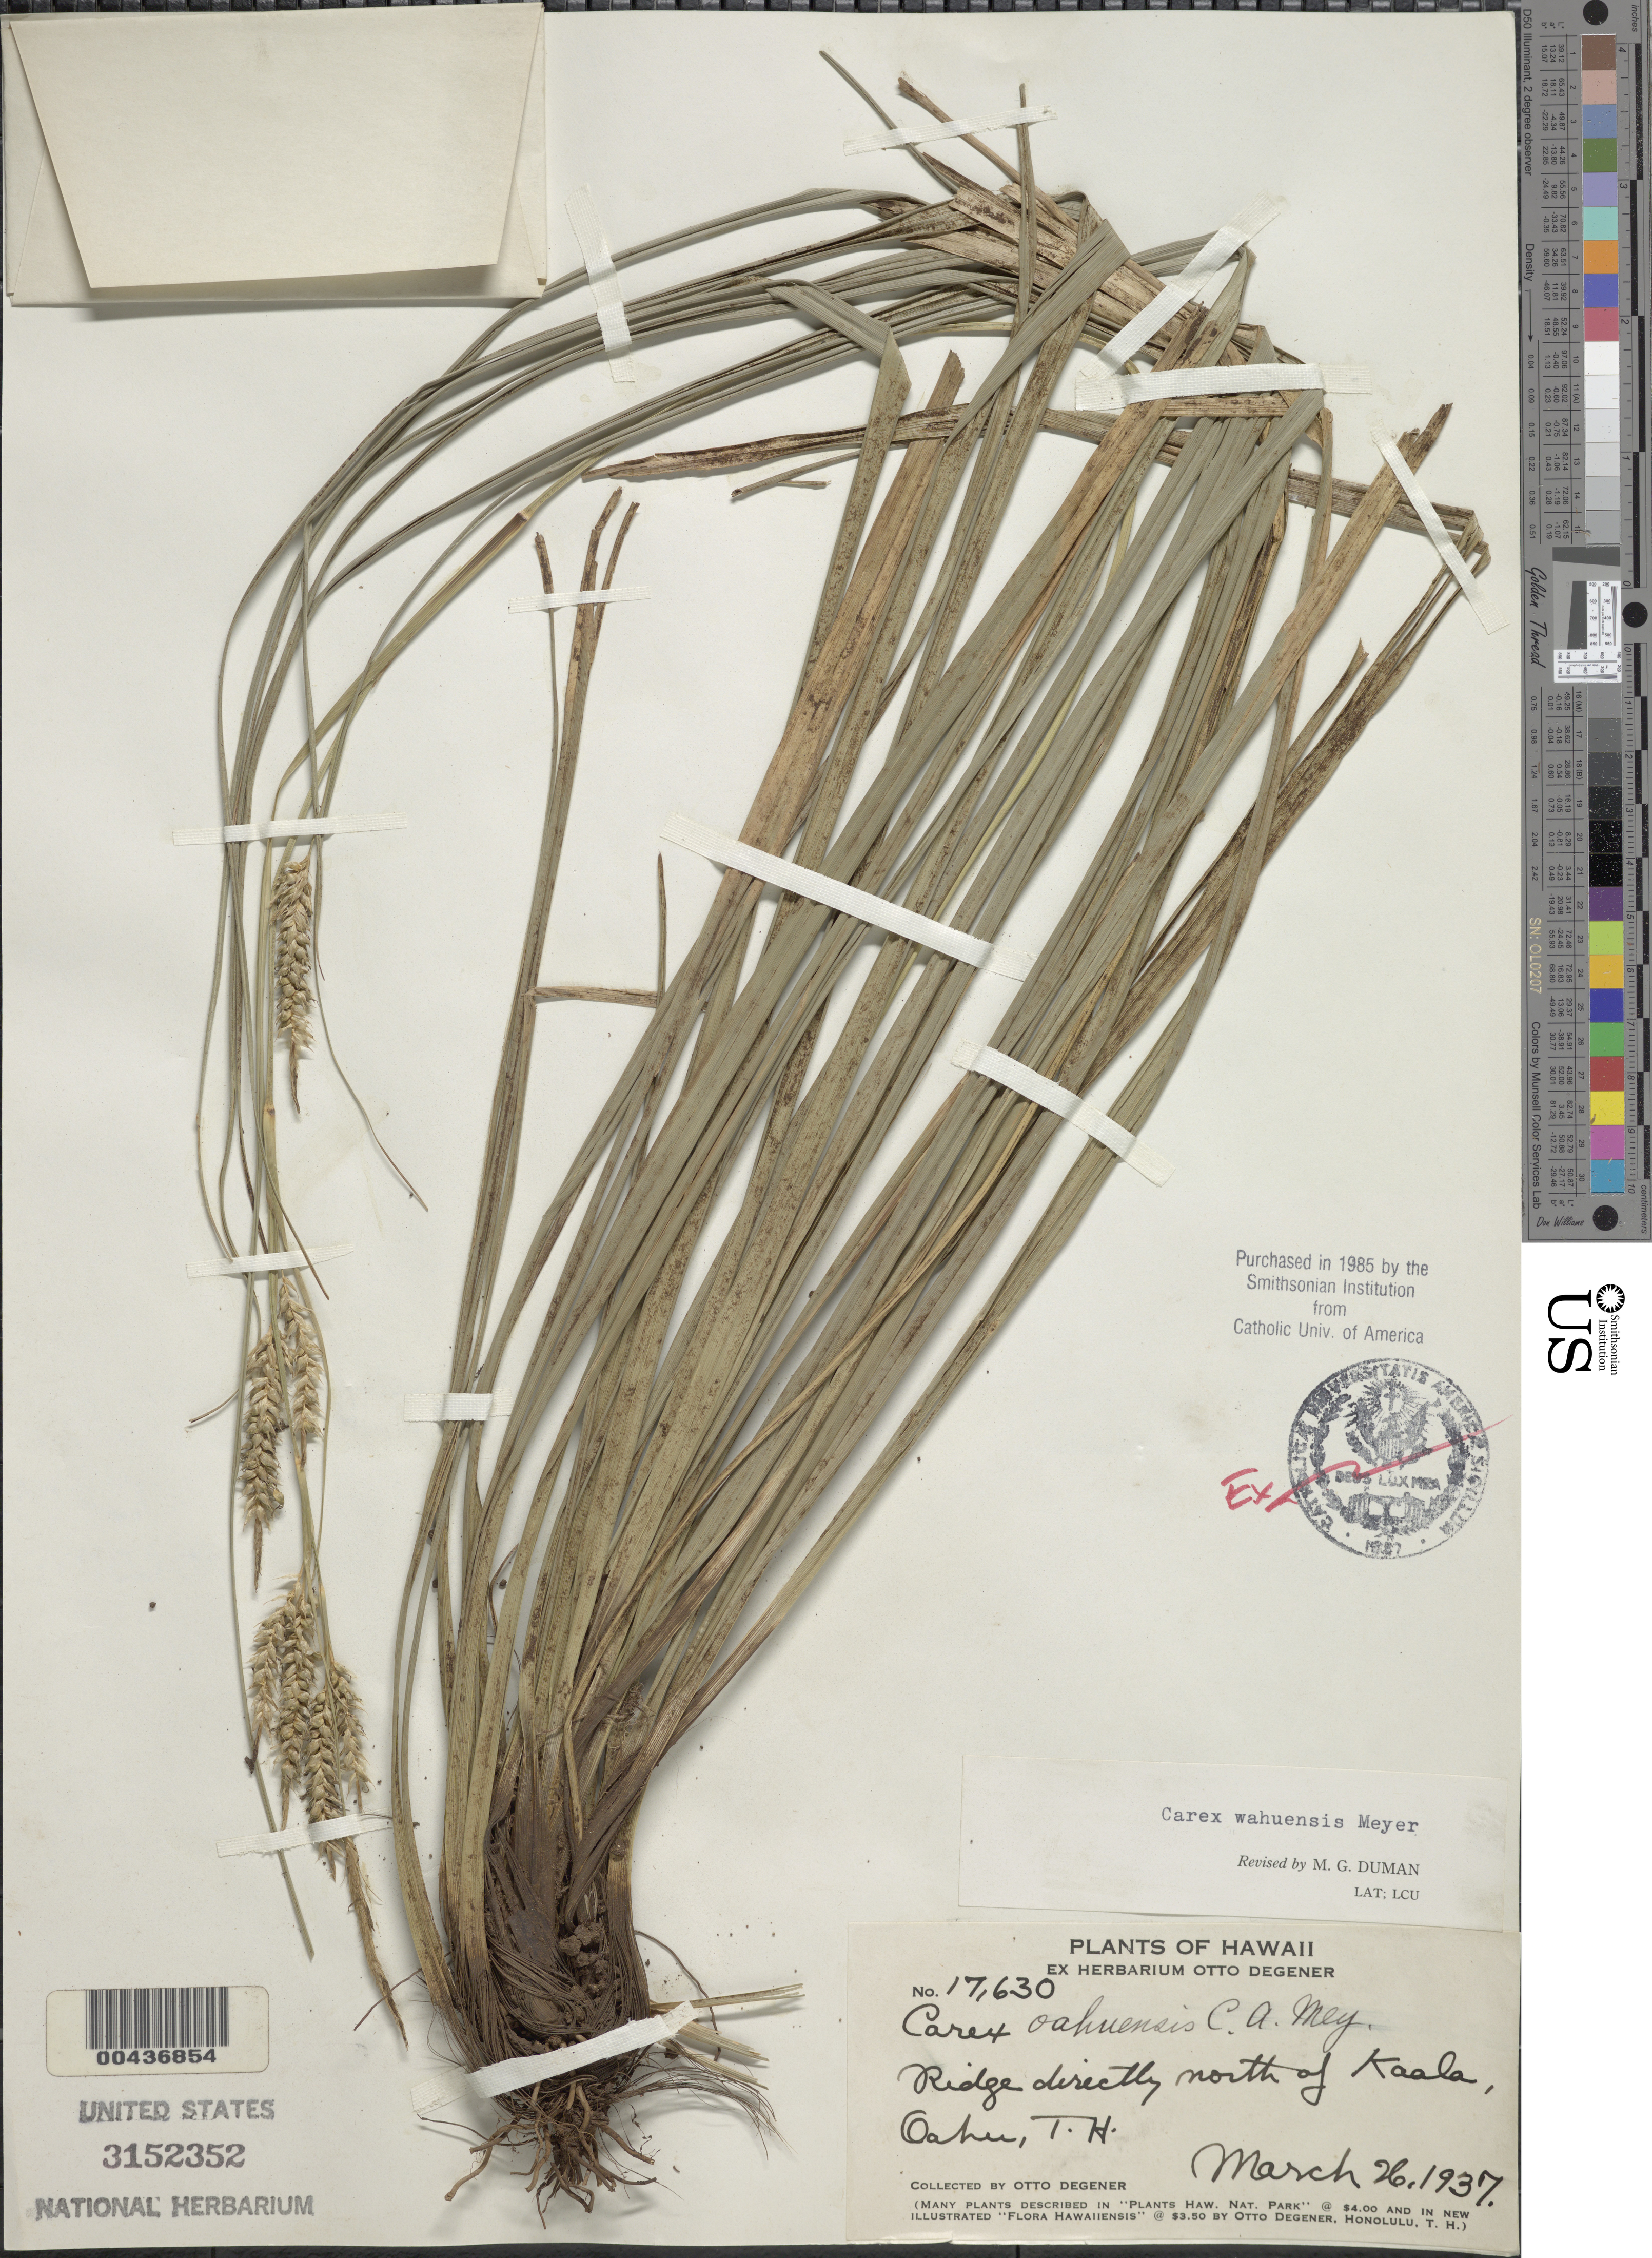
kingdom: Plantae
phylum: Tracheophyta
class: Liliopsida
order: Poales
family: Cyperaceae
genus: Carex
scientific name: Carex wahuensis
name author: C.A. Mey.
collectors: O. Degener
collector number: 17630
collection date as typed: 26 Mar 1937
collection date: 1937-03-26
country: United States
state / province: Hawaii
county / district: Honolulu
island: Oahu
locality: Ridge directly north of Kaala, Oahu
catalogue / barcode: US 3152352